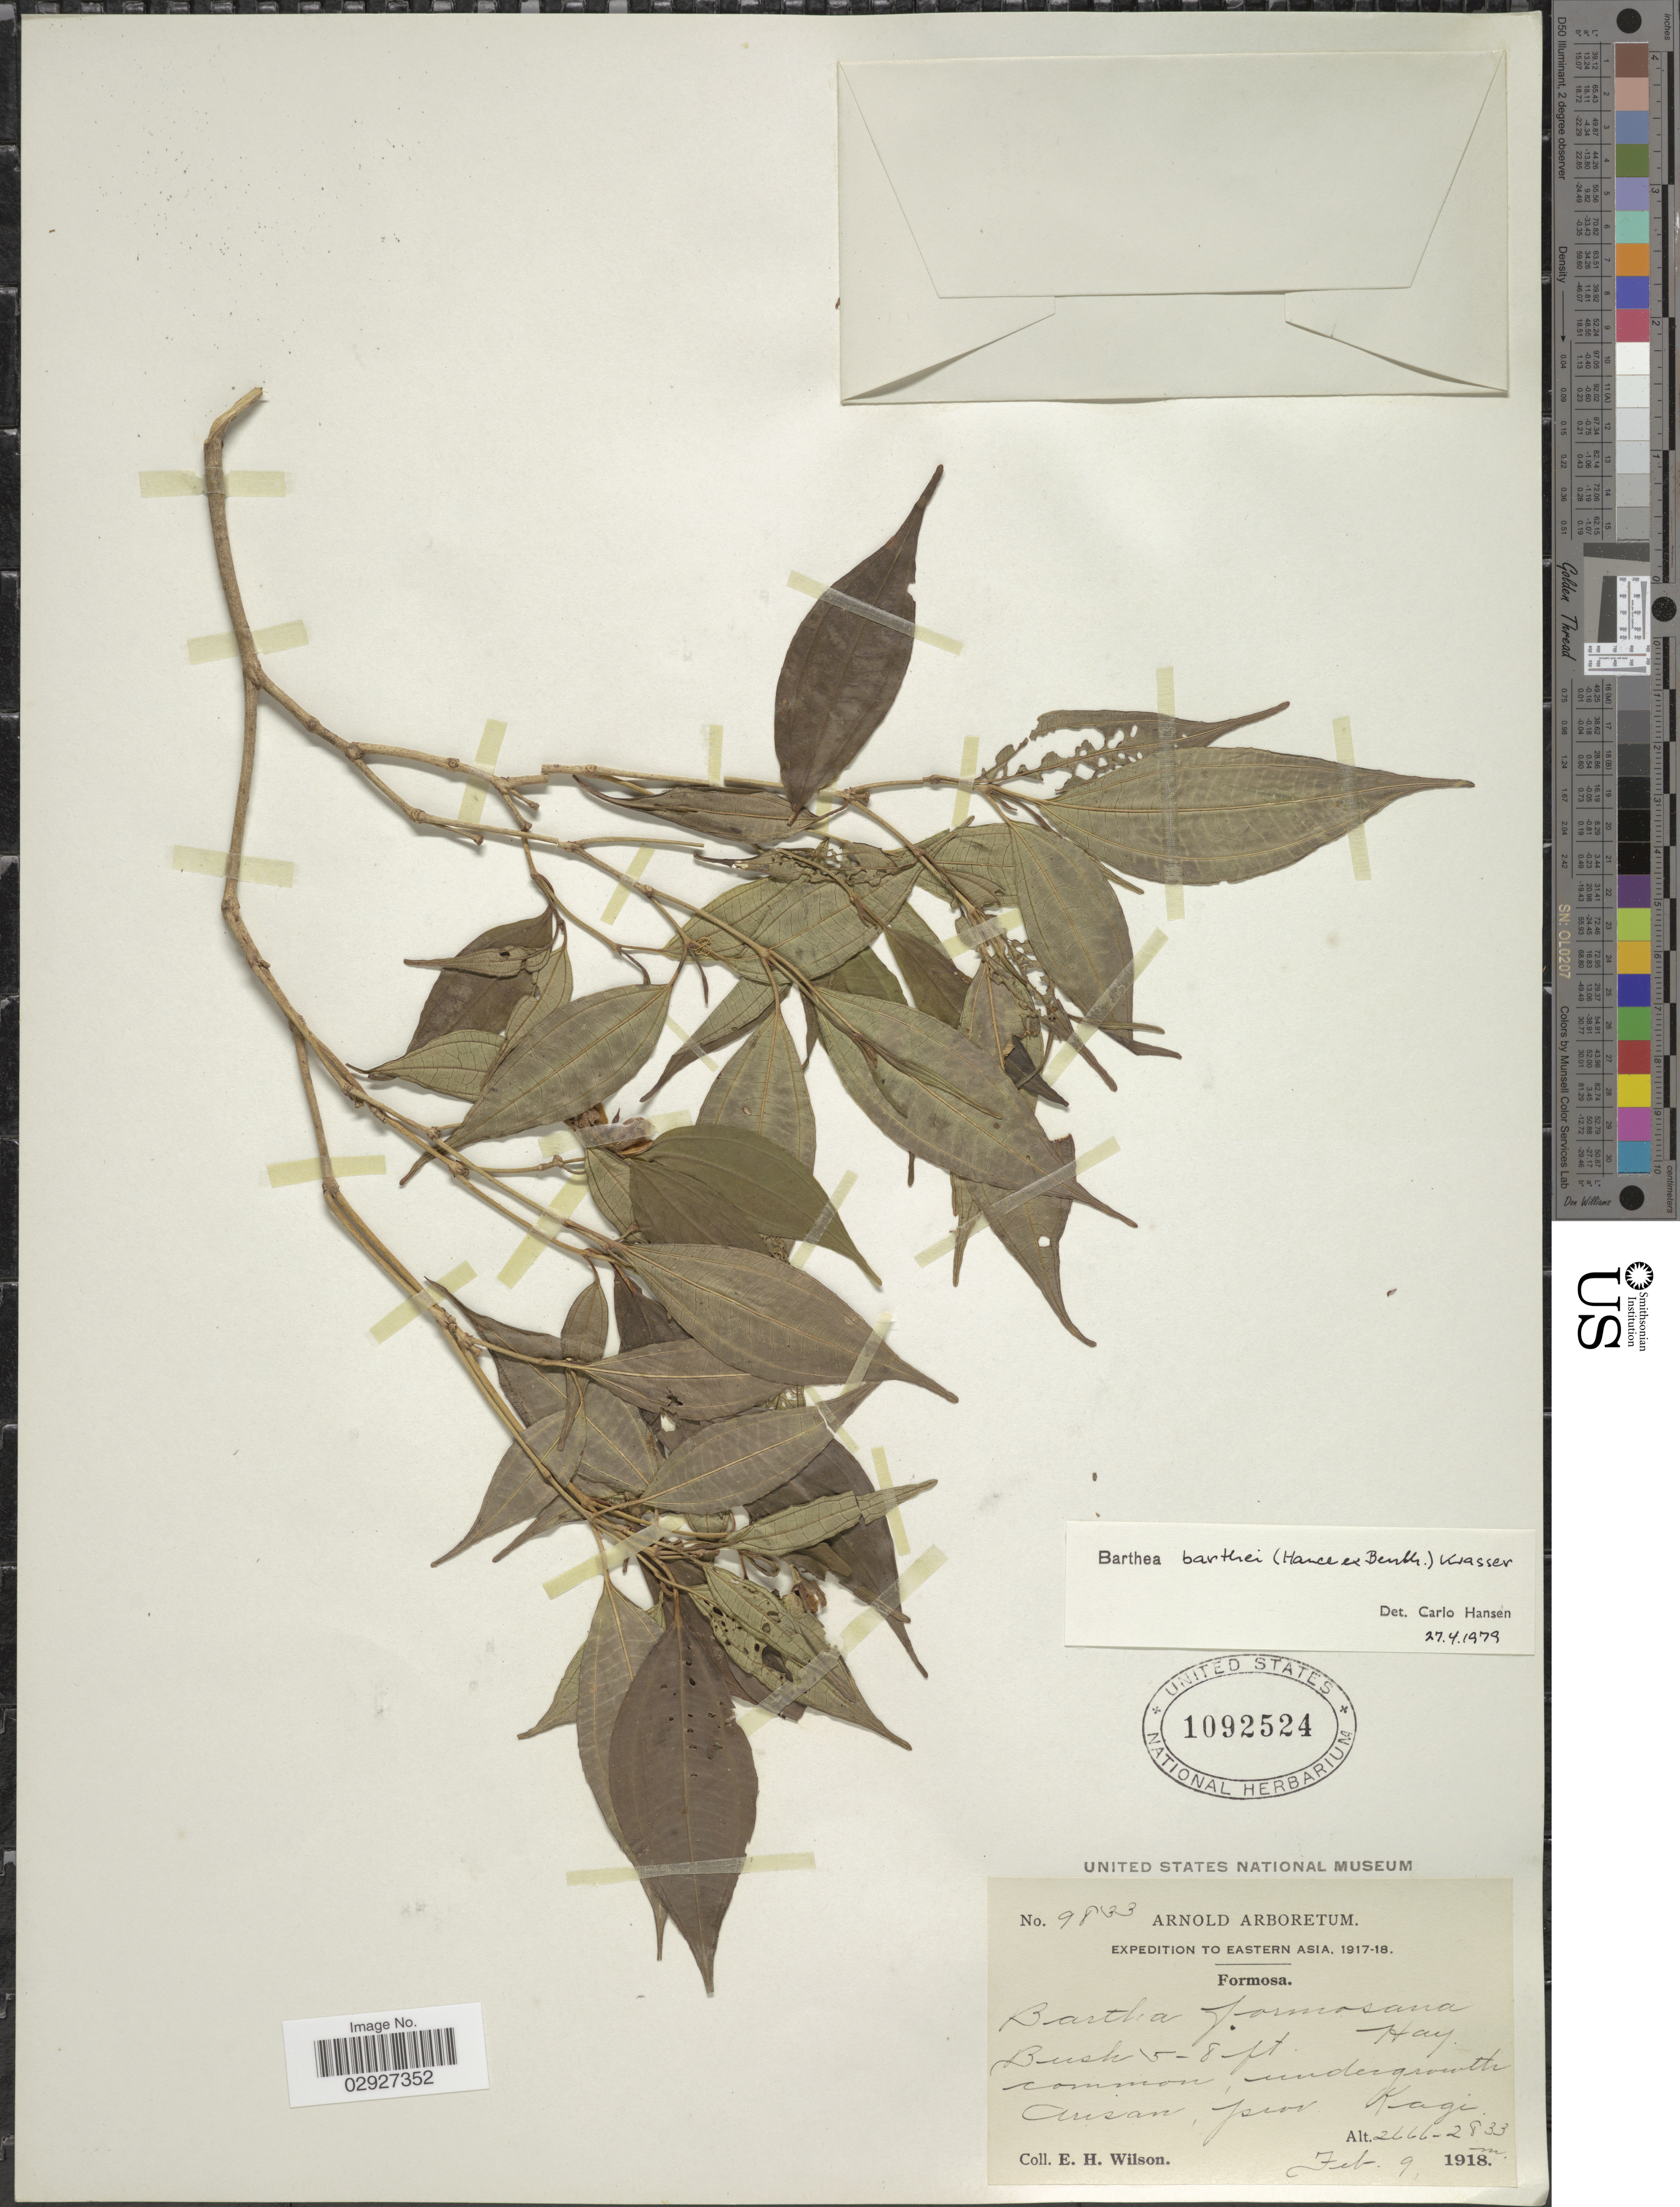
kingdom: Plantae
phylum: Tracheophyta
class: Magnoliopsida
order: Myrtales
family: Melastomataceae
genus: Barthea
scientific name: Barthea barthei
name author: (Hance ex Benth.) Krasser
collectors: E. Wilson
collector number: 9833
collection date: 1918-02-09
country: Taiwan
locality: Formosa, Eastern Asia, Ausan, prov. Kagi.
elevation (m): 2666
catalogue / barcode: US 1092524